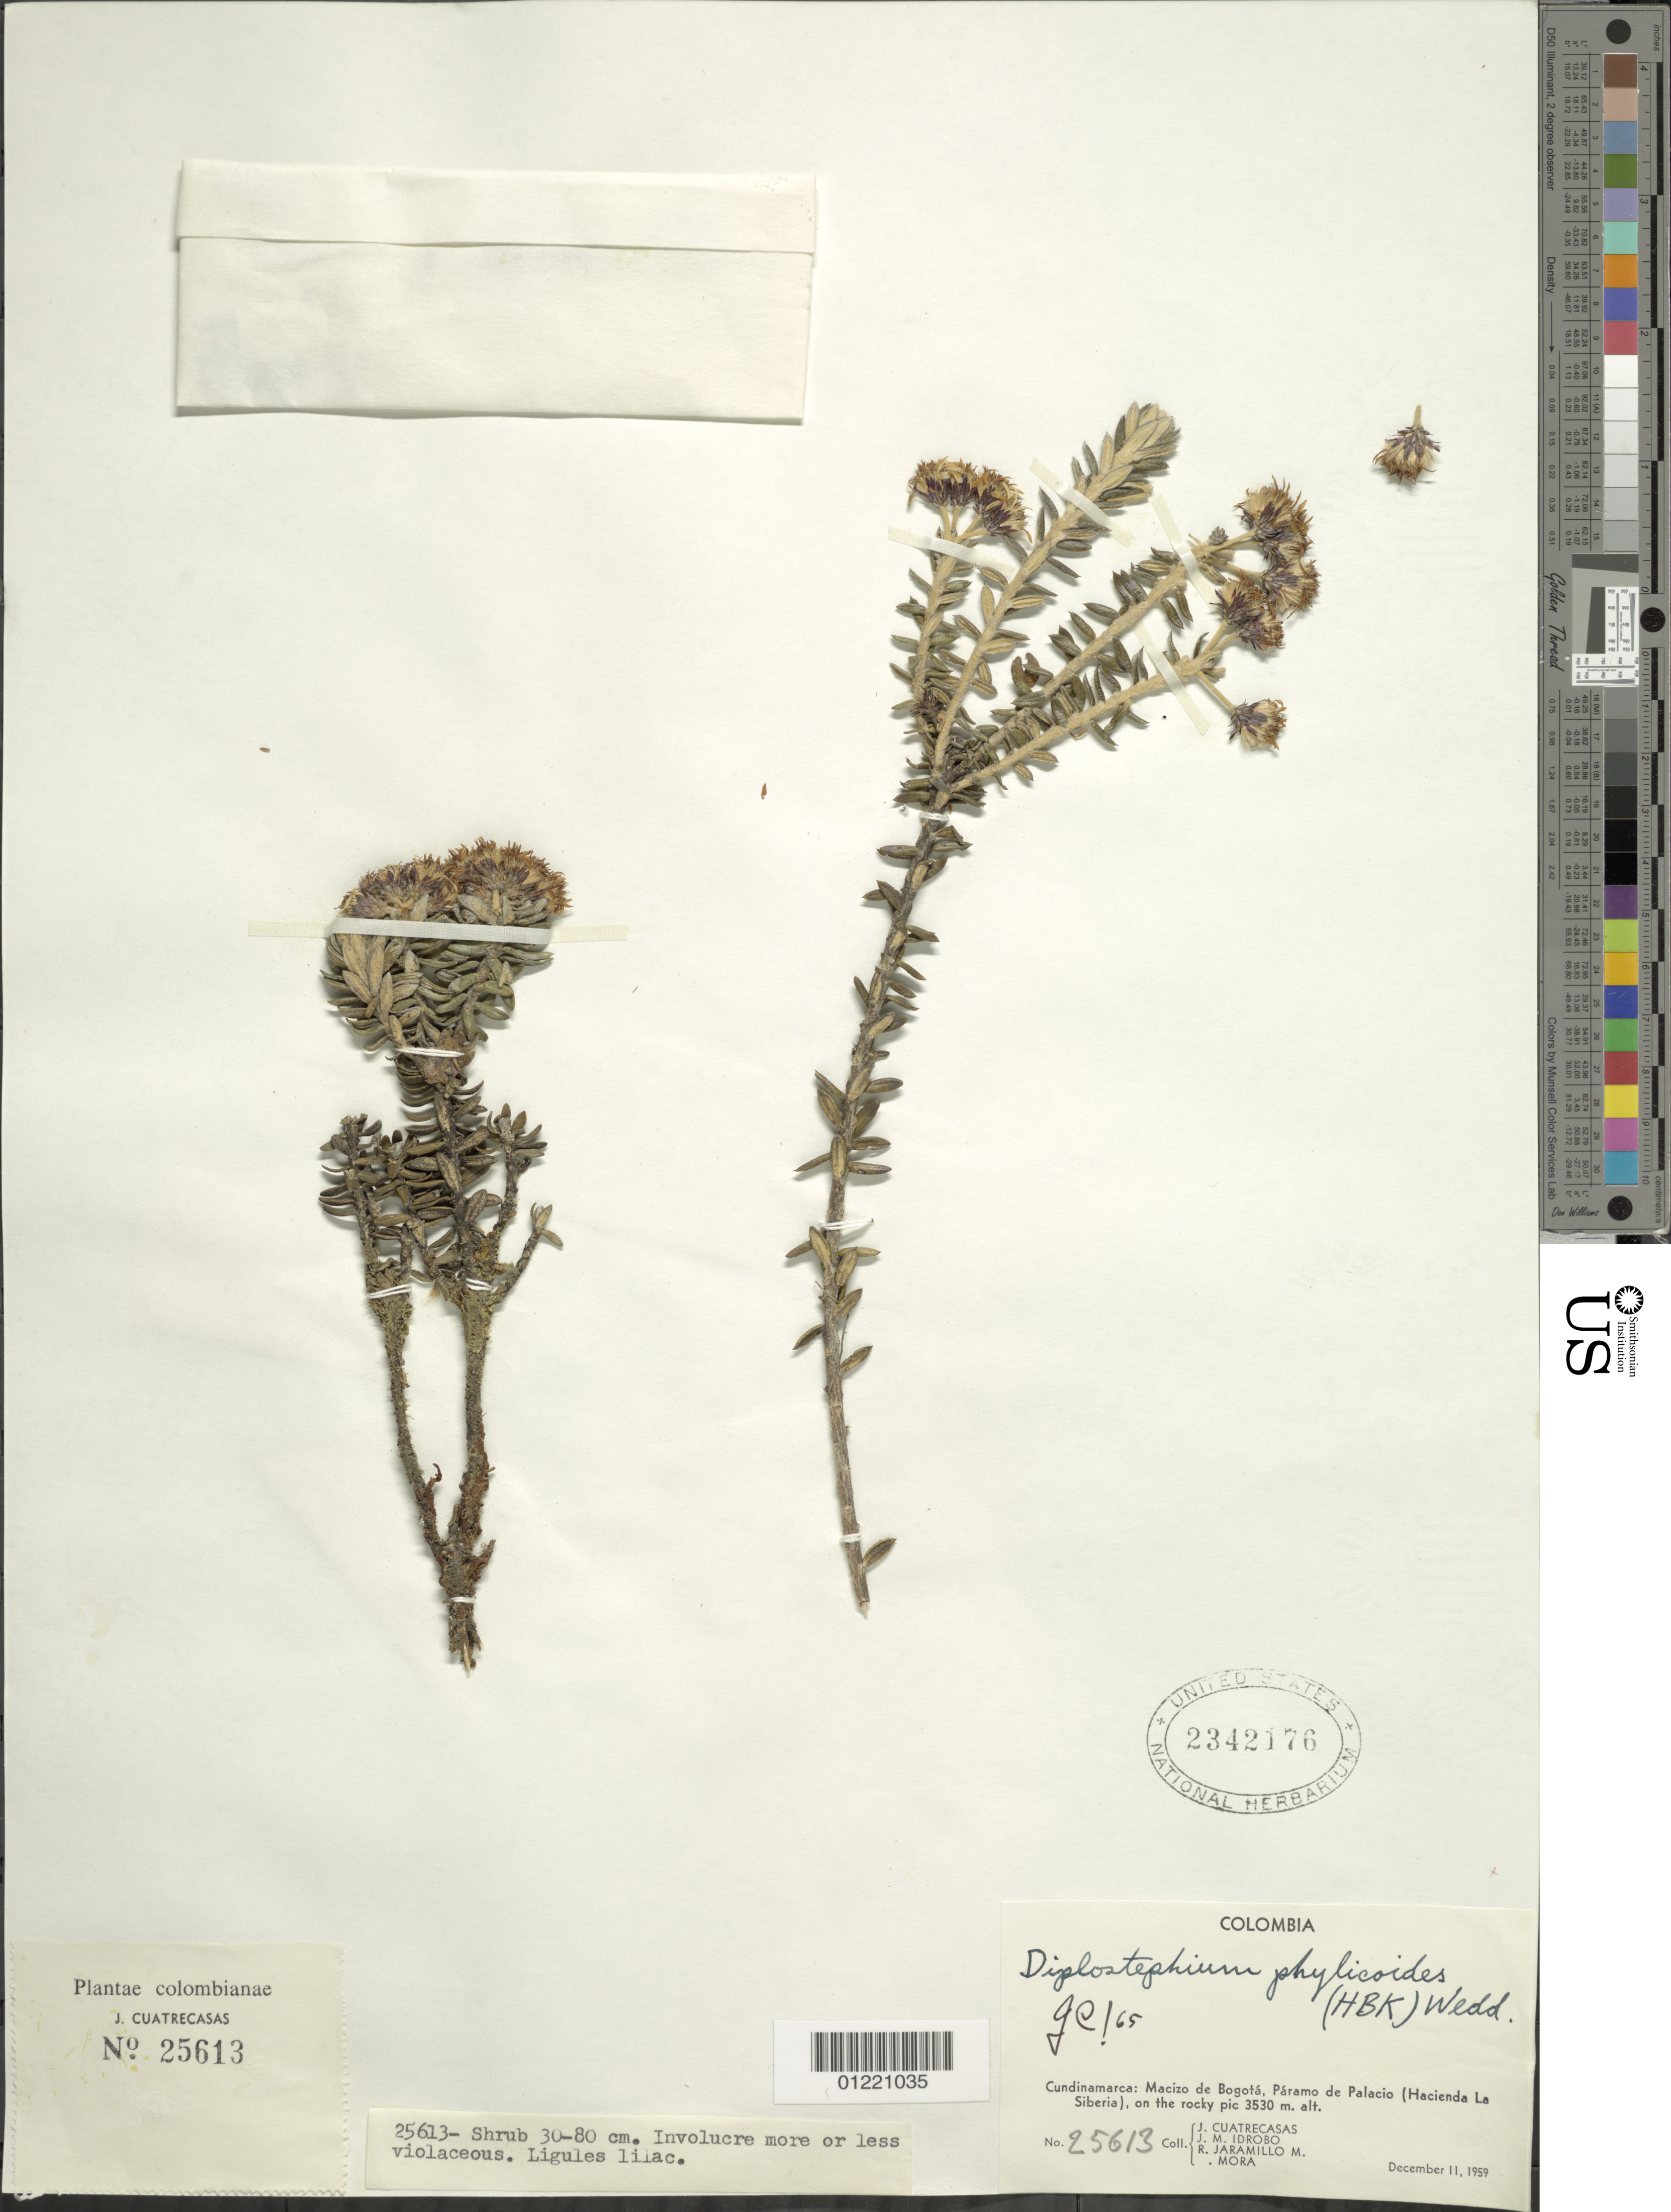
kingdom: Plantae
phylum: Tracheophyta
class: Magnoliopsida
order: Asterales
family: Asteraceae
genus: Diplostephium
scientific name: Diplostephium phylicoides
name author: (Kunth) Wedd.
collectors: J. Cuatrecasas, J. M. Idrobo, R. Jaramillo M. & L. E. Mora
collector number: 25613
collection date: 1959-12-11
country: Colombia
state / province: Cundinamarca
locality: Macizo de Bogota, Paramo de Palacio (Hacienda La Siberia), on the rocky pic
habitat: paramo, on the rocky pic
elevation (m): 3530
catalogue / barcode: US 2342176